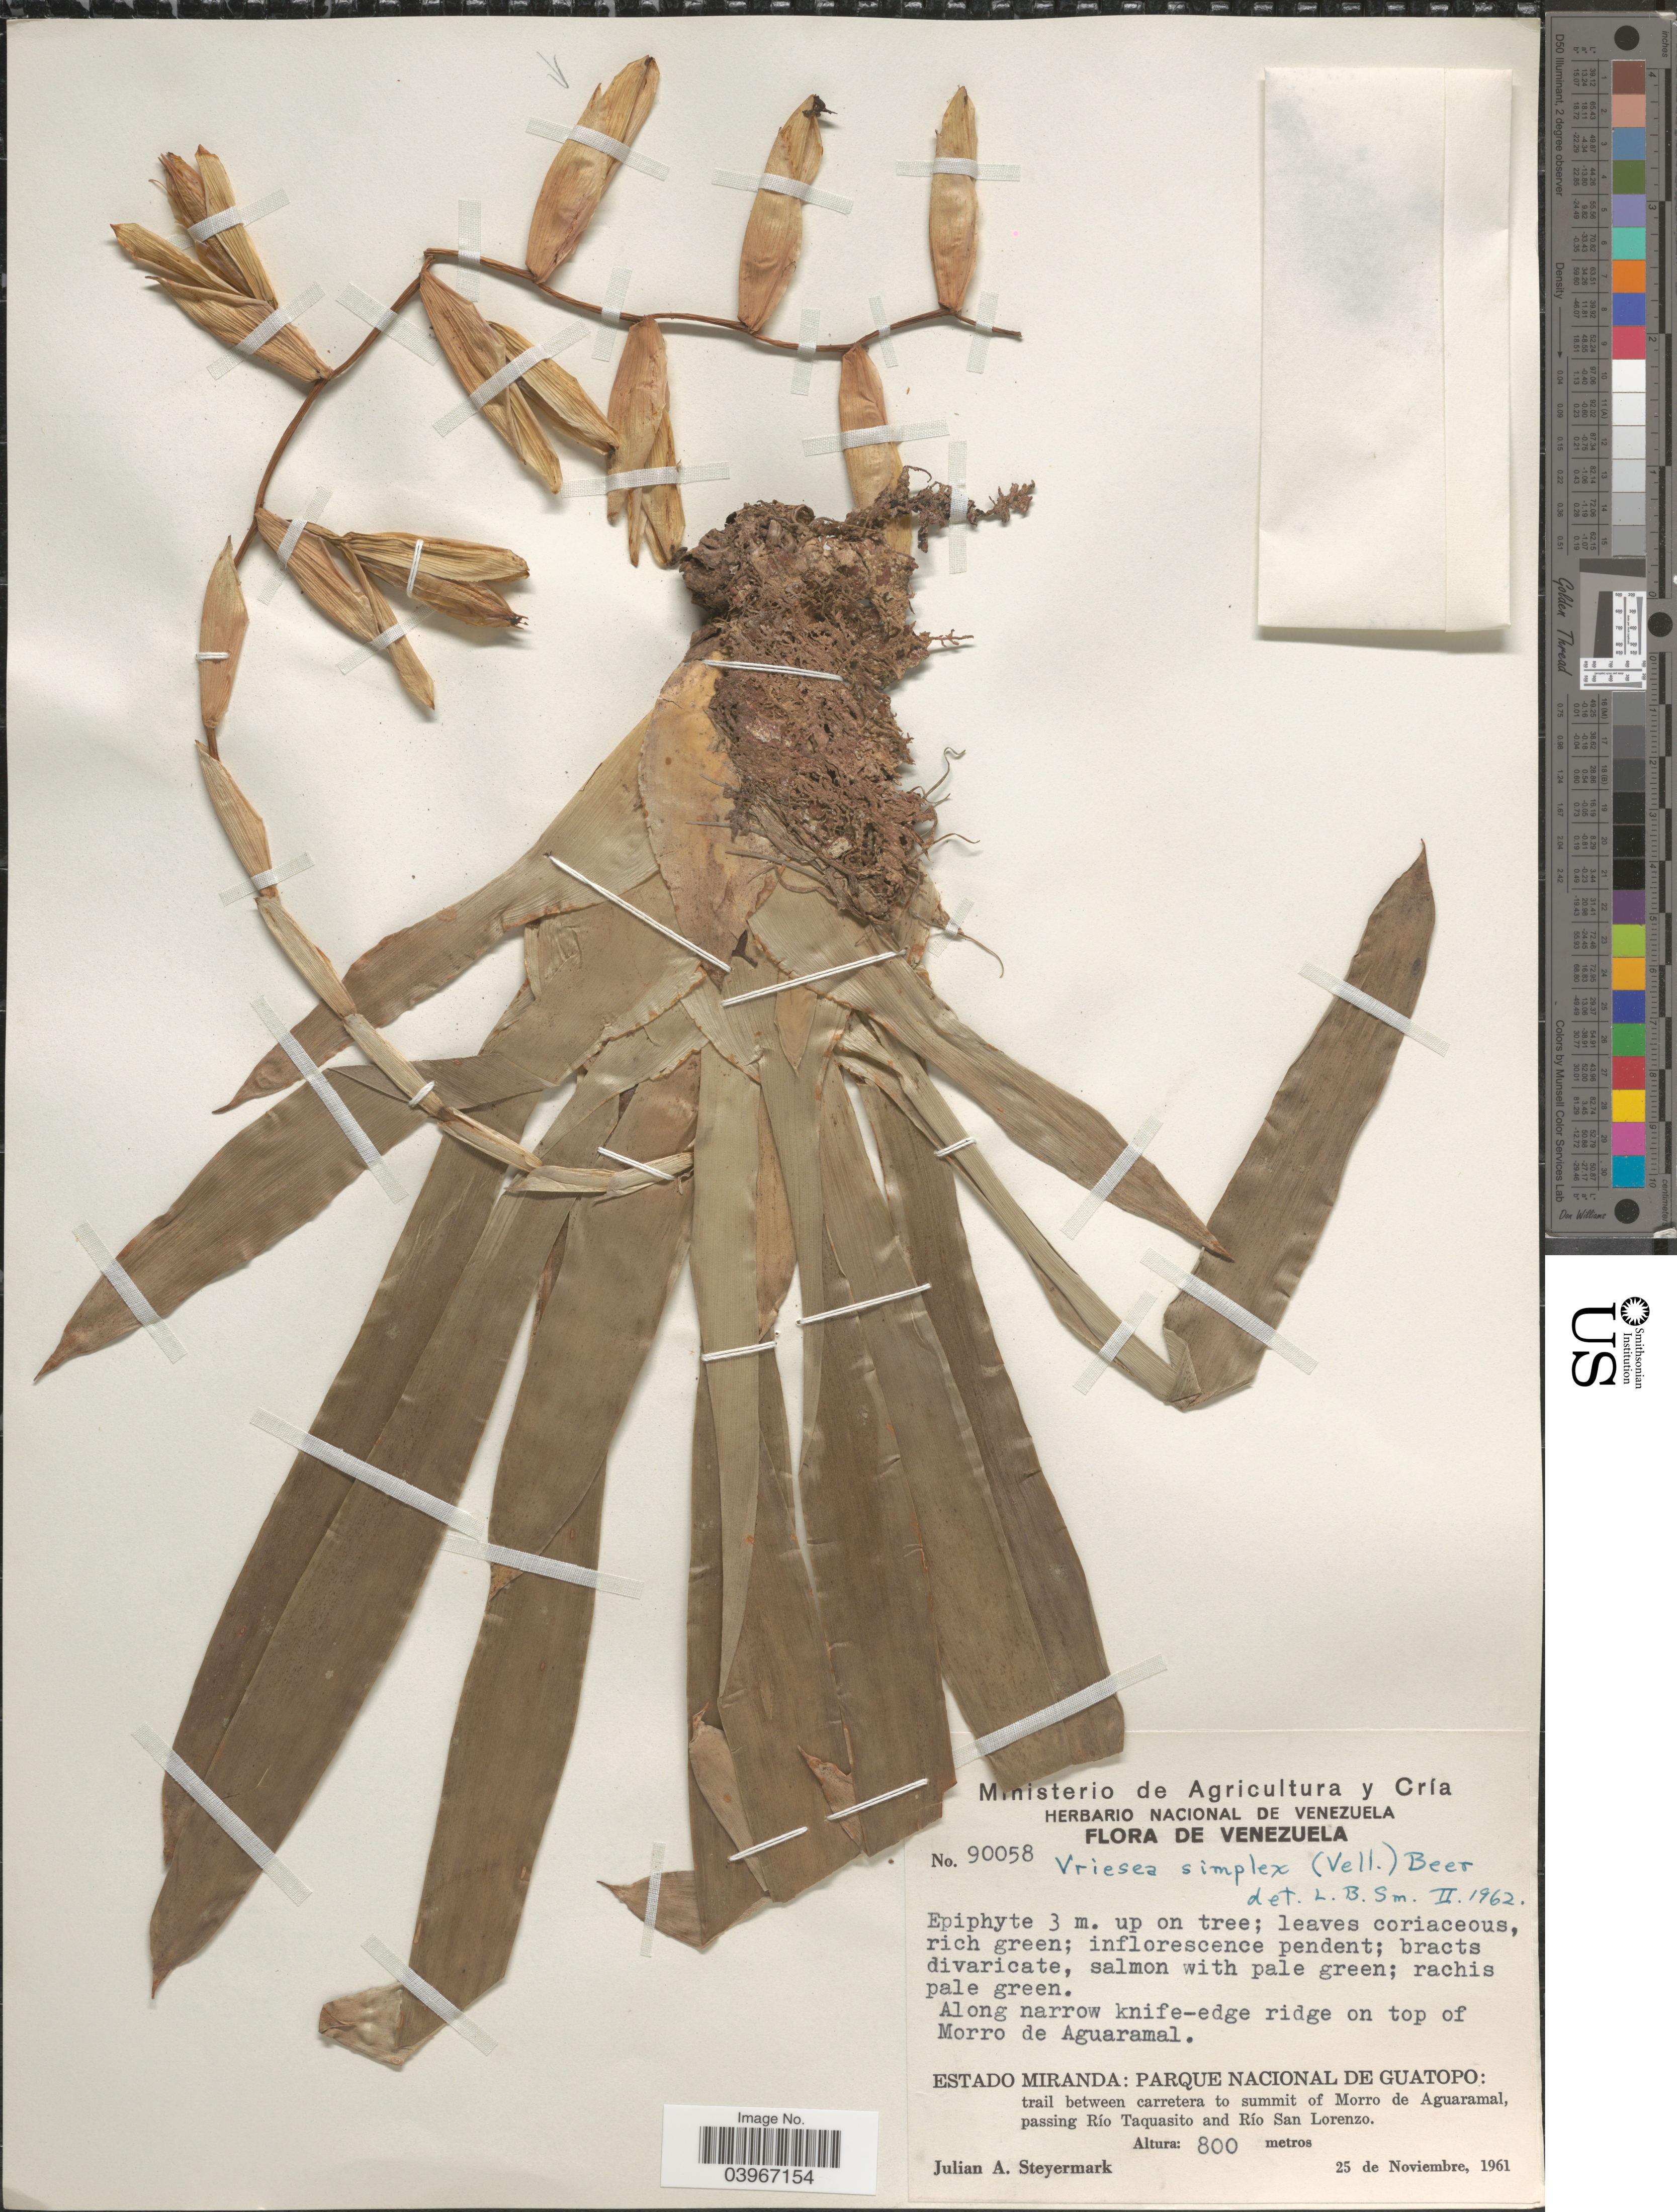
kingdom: Plantae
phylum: Tracheophyta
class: Liliopsida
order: Poales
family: Bromeliaceae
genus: Vriesea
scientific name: Vriesea simplex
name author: (Vell.) Beer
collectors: J. Steyermark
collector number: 90058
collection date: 1961-11-25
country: Venezuela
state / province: Miranda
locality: Along narrow knife-edge ridge on top of Morro de Aguaramal. Parque Nacional de Guatopo: trail between carretera to summit of Morro de Aguaramal, passing Río Taquasito and Río San Lorenzo.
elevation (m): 800